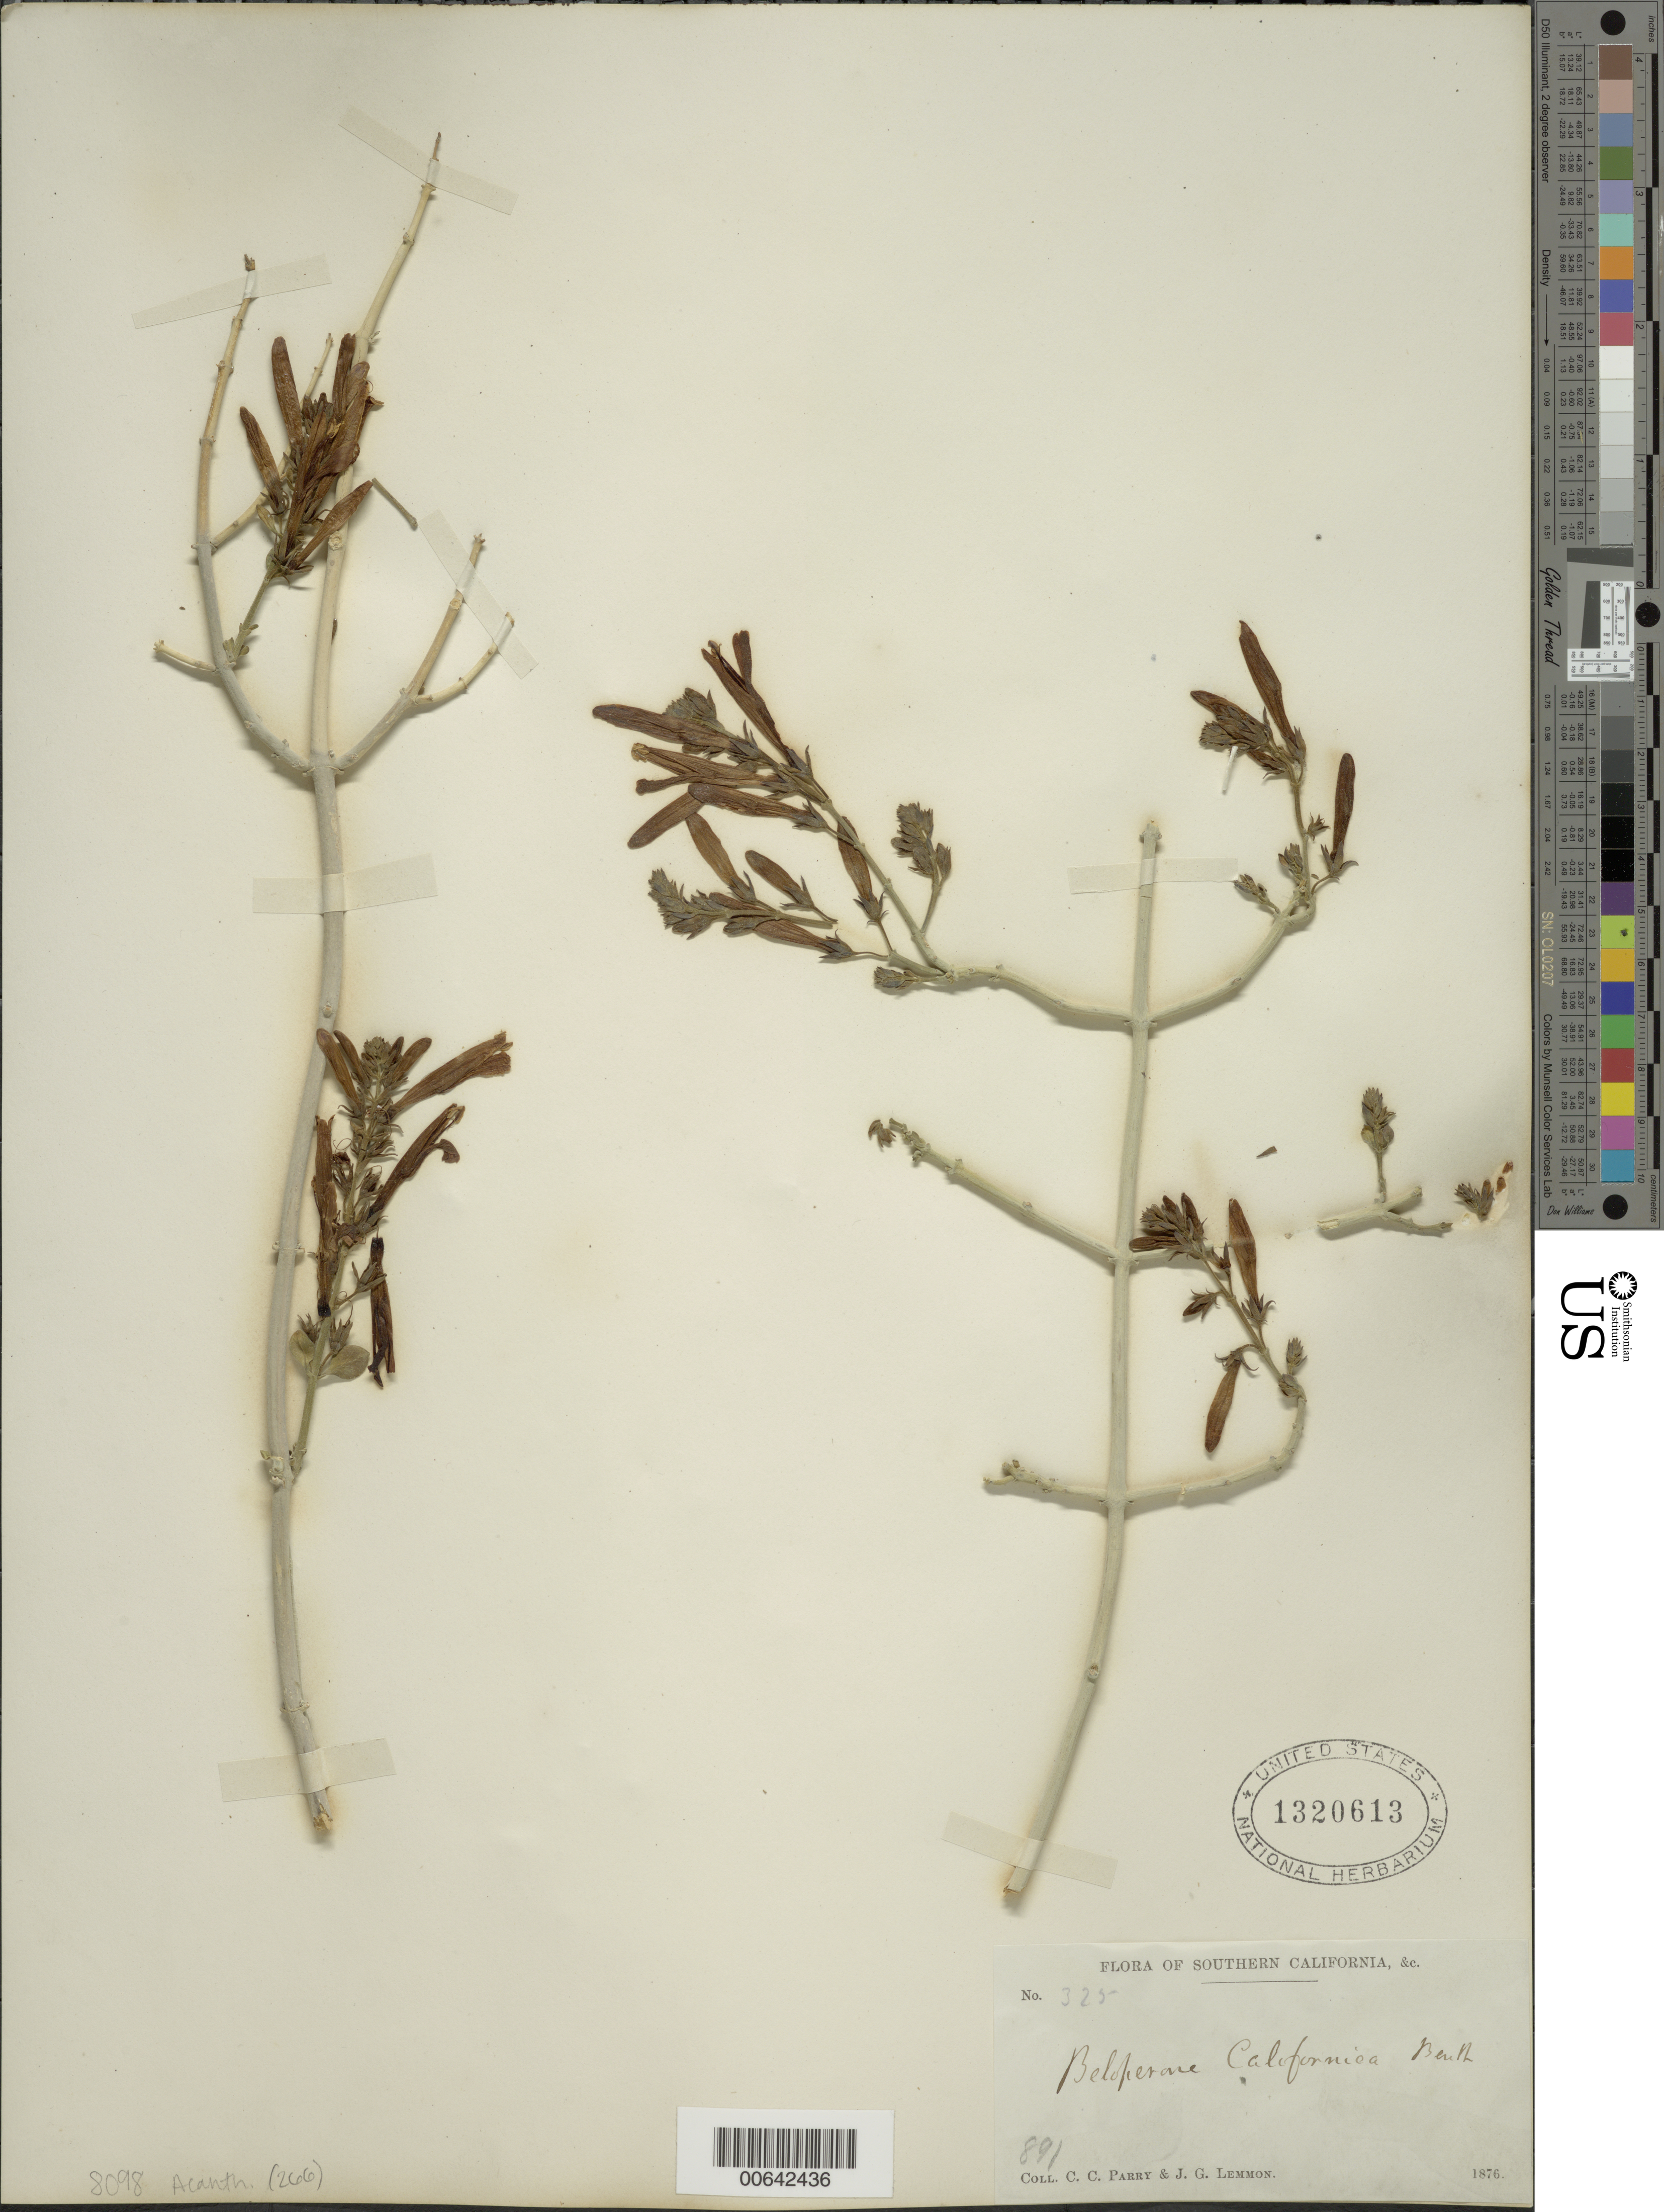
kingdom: Plantae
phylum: Tracheophyta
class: Magnoliopsida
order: Lamiales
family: Acanthaceae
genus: Beloperone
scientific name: Beloperone californica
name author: Benth.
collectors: C. C. Parry & J. G. Lemmon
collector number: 325 or 891 ?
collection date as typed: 1876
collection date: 1876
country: United States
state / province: California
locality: Southern.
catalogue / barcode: US 1320613